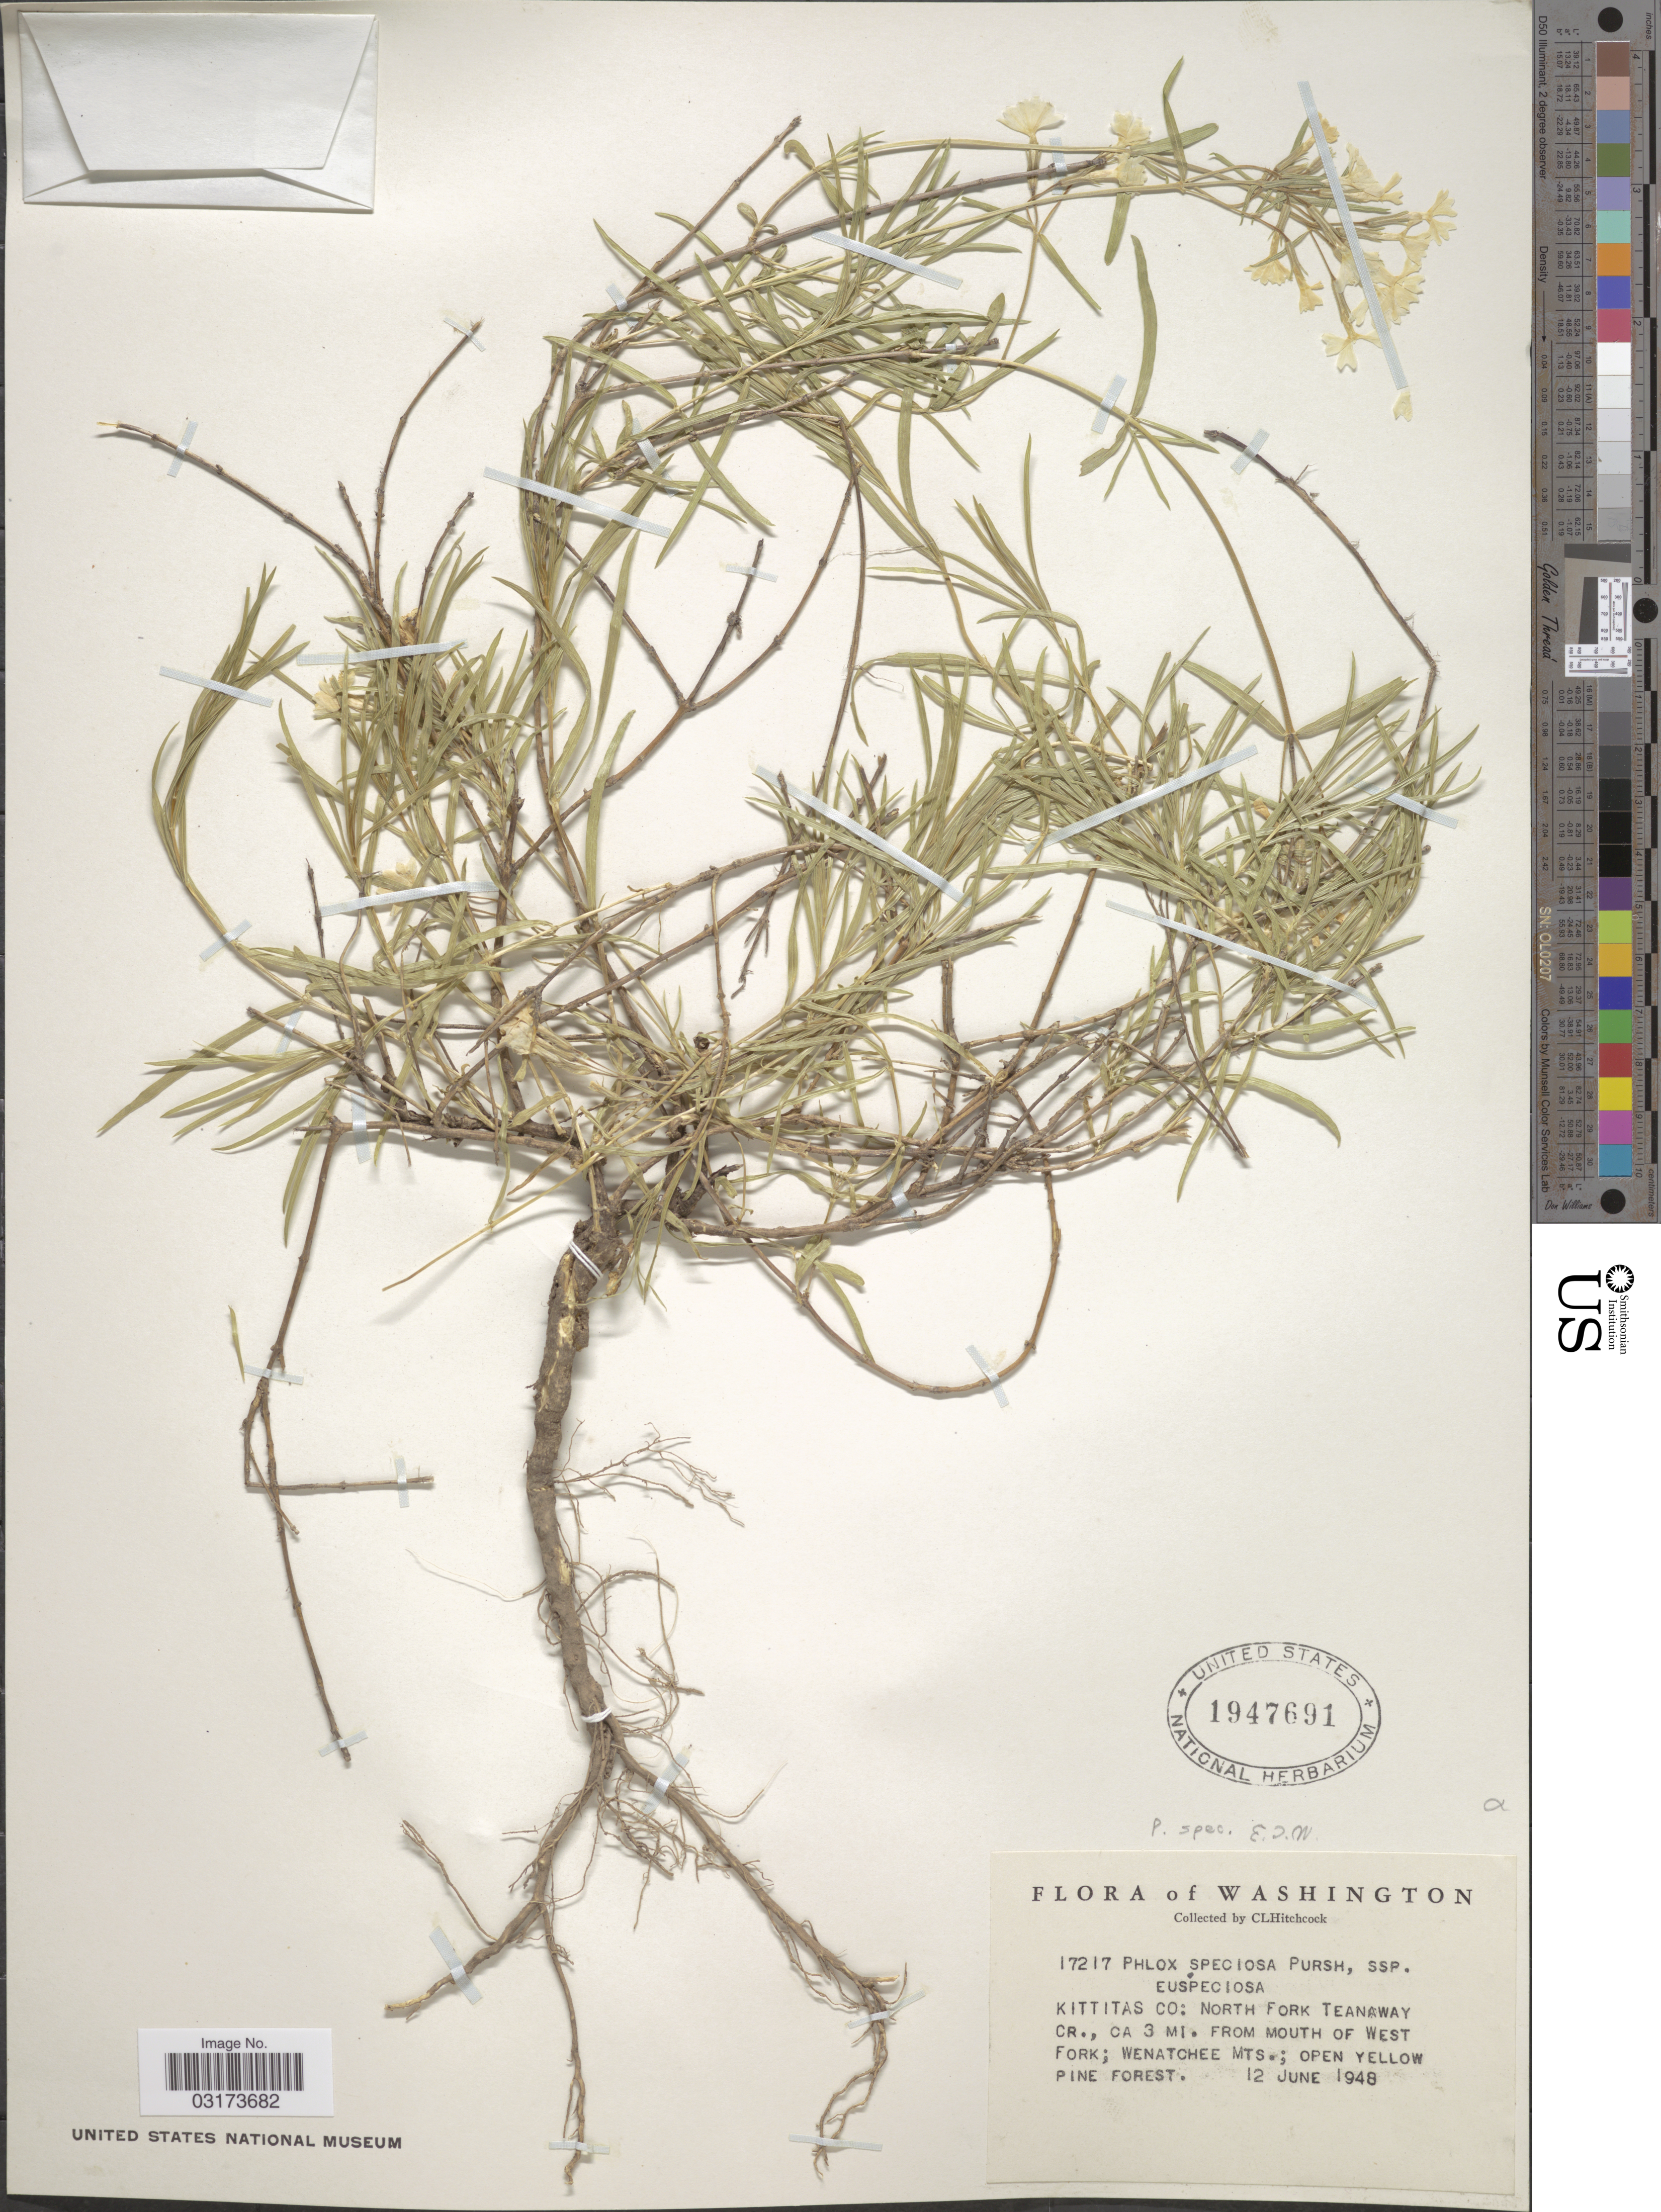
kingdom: Plantae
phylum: Tracheophyta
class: Magnoliopsida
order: Ericales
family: Polemoniaceae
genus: Phlox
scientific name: Phlox speciosa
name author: Pursh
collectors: C. L. Hitchcock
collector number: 17217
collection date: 1948-06-12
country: United States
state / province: Washington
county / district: Kittitas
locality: Kittitas Co: North Fork Teanaway Cr., ca 3 mi. from mouth of West Fork; Wenatchee Mts.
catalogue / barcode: US 1947691